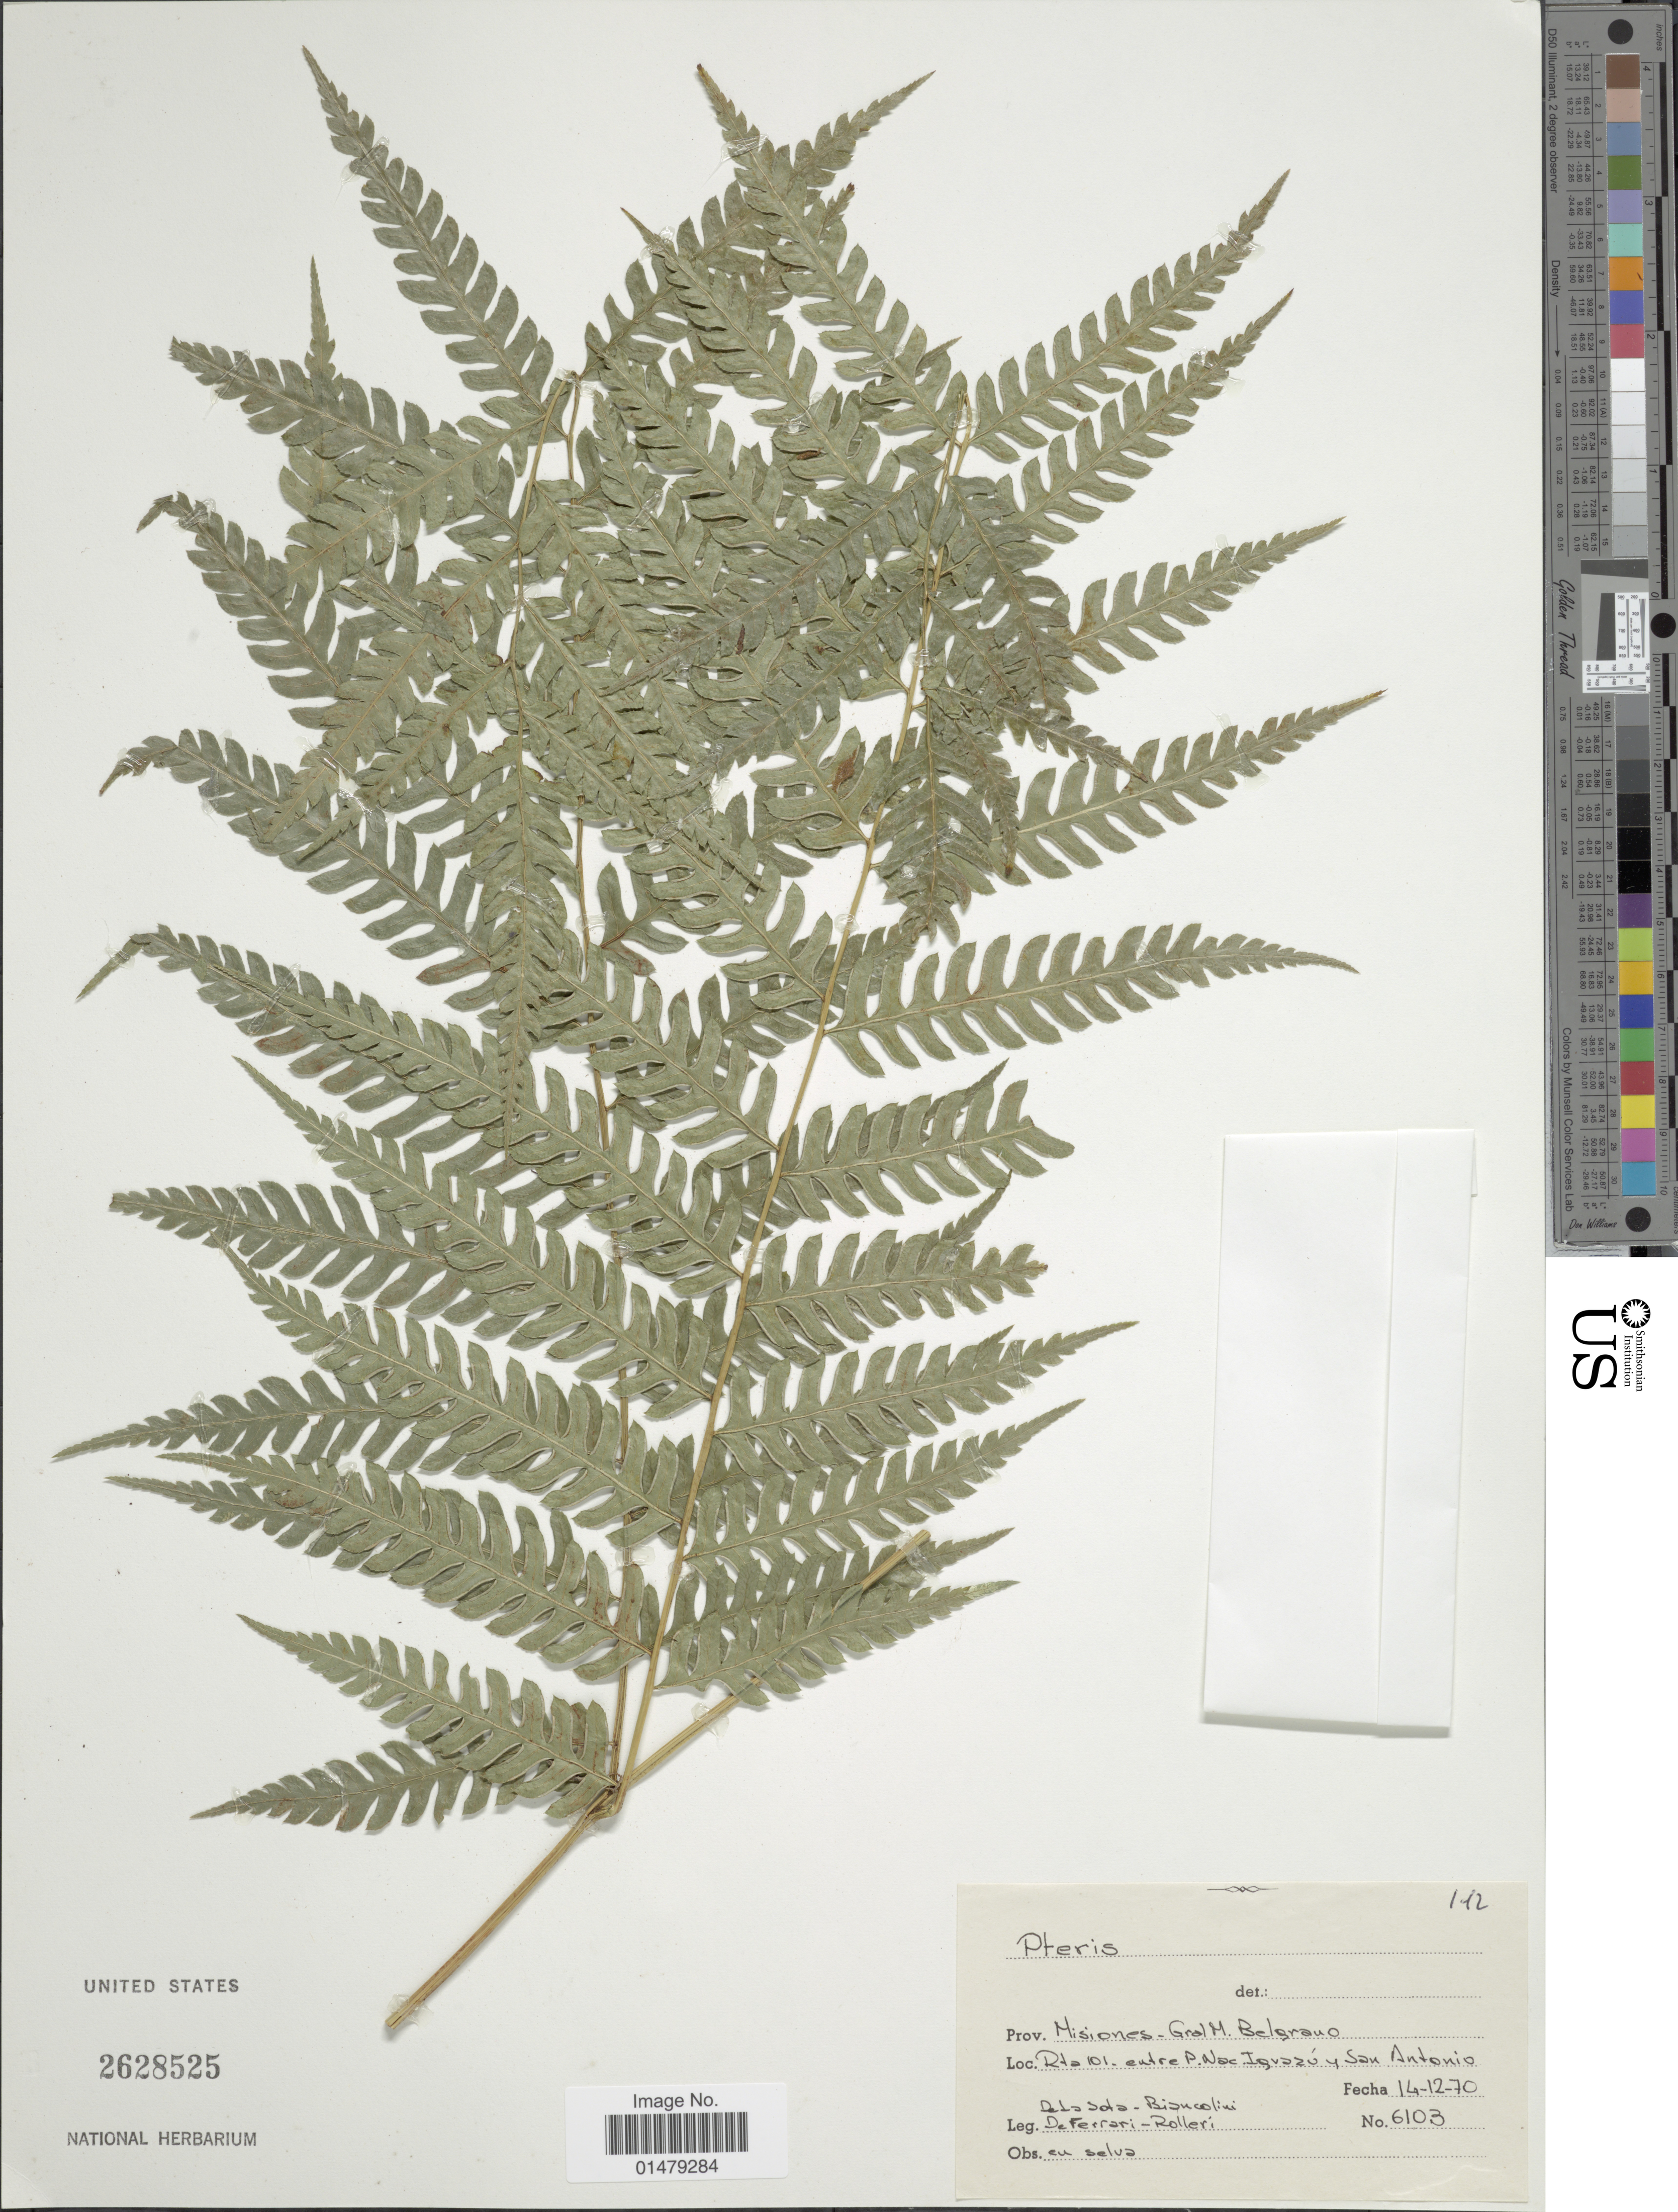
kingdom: Plantae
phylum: Tracheophyta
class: Polypodiopsida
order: Polypodiales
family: Pteridaceae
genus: Pteris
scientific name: Pteris deflexa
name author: Link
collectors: de la Sota, Biancolini, DeFerrari & Rolleri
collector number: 6103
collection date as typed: Transcribed d/m/y: 14/12/70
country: Argentina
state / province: Misiones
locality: Prov. Misiones - Grol M. Belgrano. Rta 101. entre P. Nae Iguazu y San Antonio.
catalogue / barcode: US 2628525